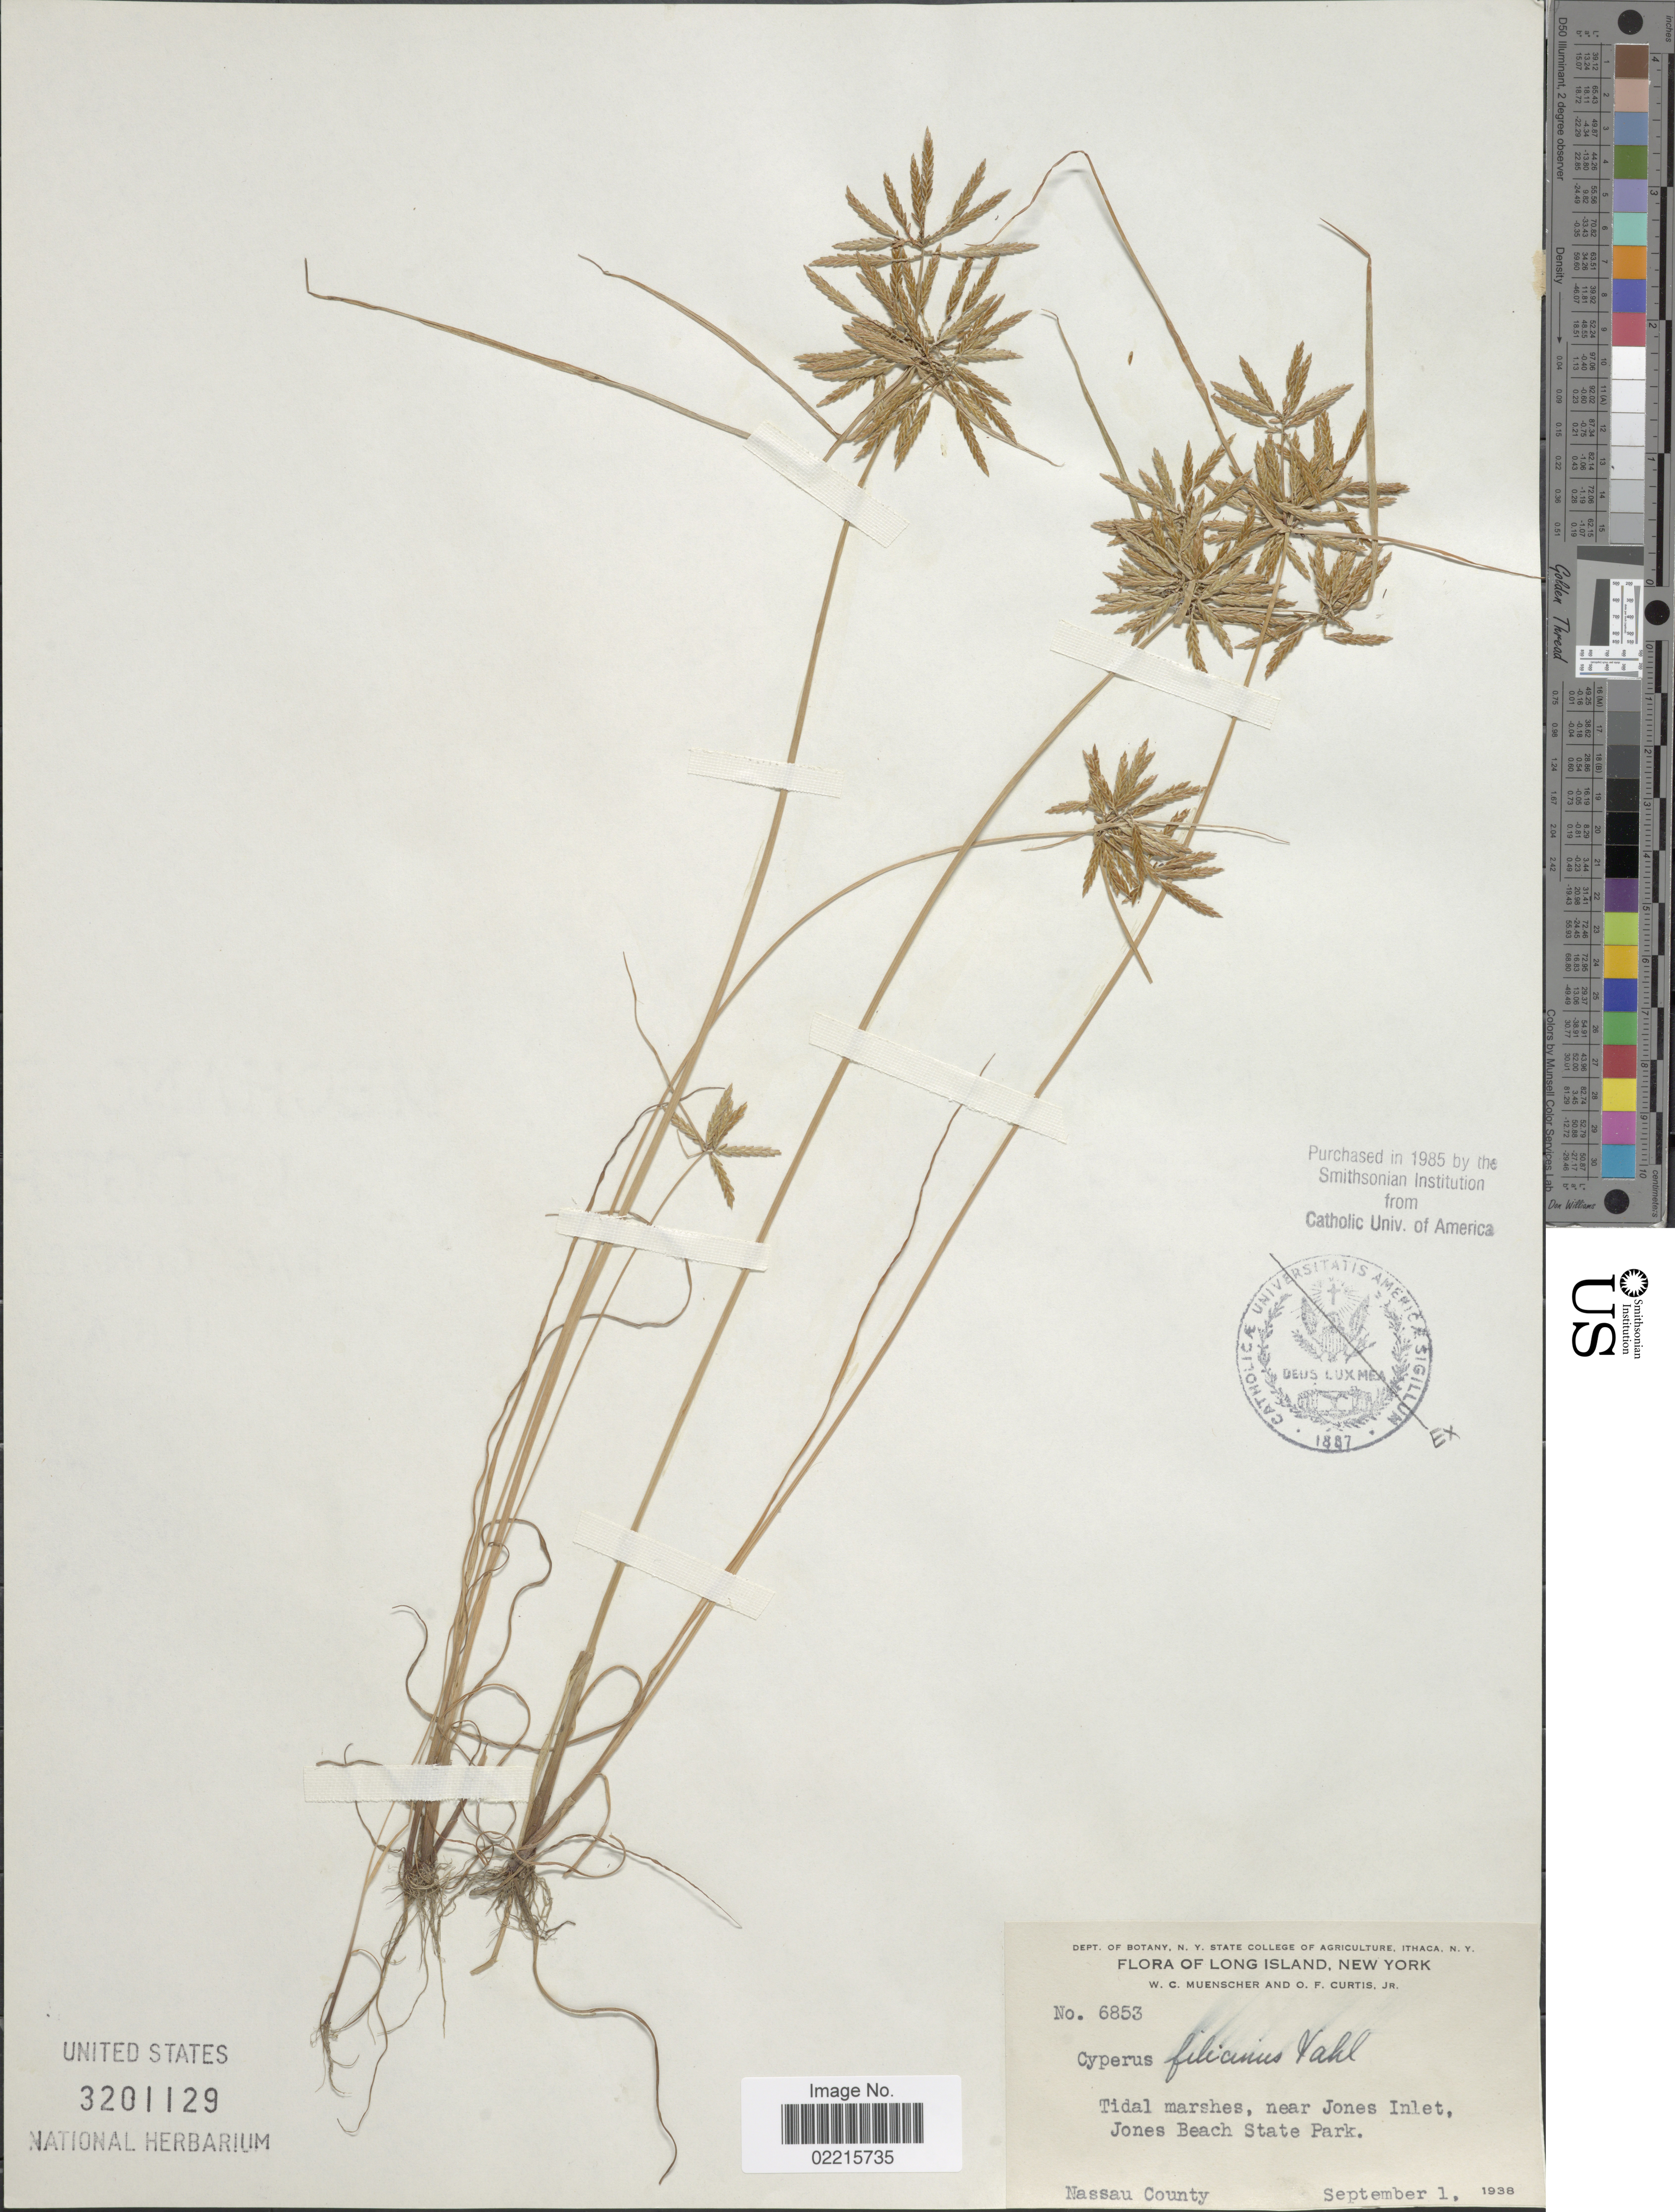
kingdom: Plantae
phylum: Tracheophyta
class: Liliopsida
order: Poales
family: Cyperaceae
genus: Cyperus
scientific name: Cyperus filicinus Vahl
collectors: W. Muenscher & O. Curtis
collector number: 6853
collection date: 1938-09-01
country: United States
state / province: New York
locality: Long Island, near Jones Inlet, Jones Beach State Park, Nassau County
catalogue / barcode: US 3201129